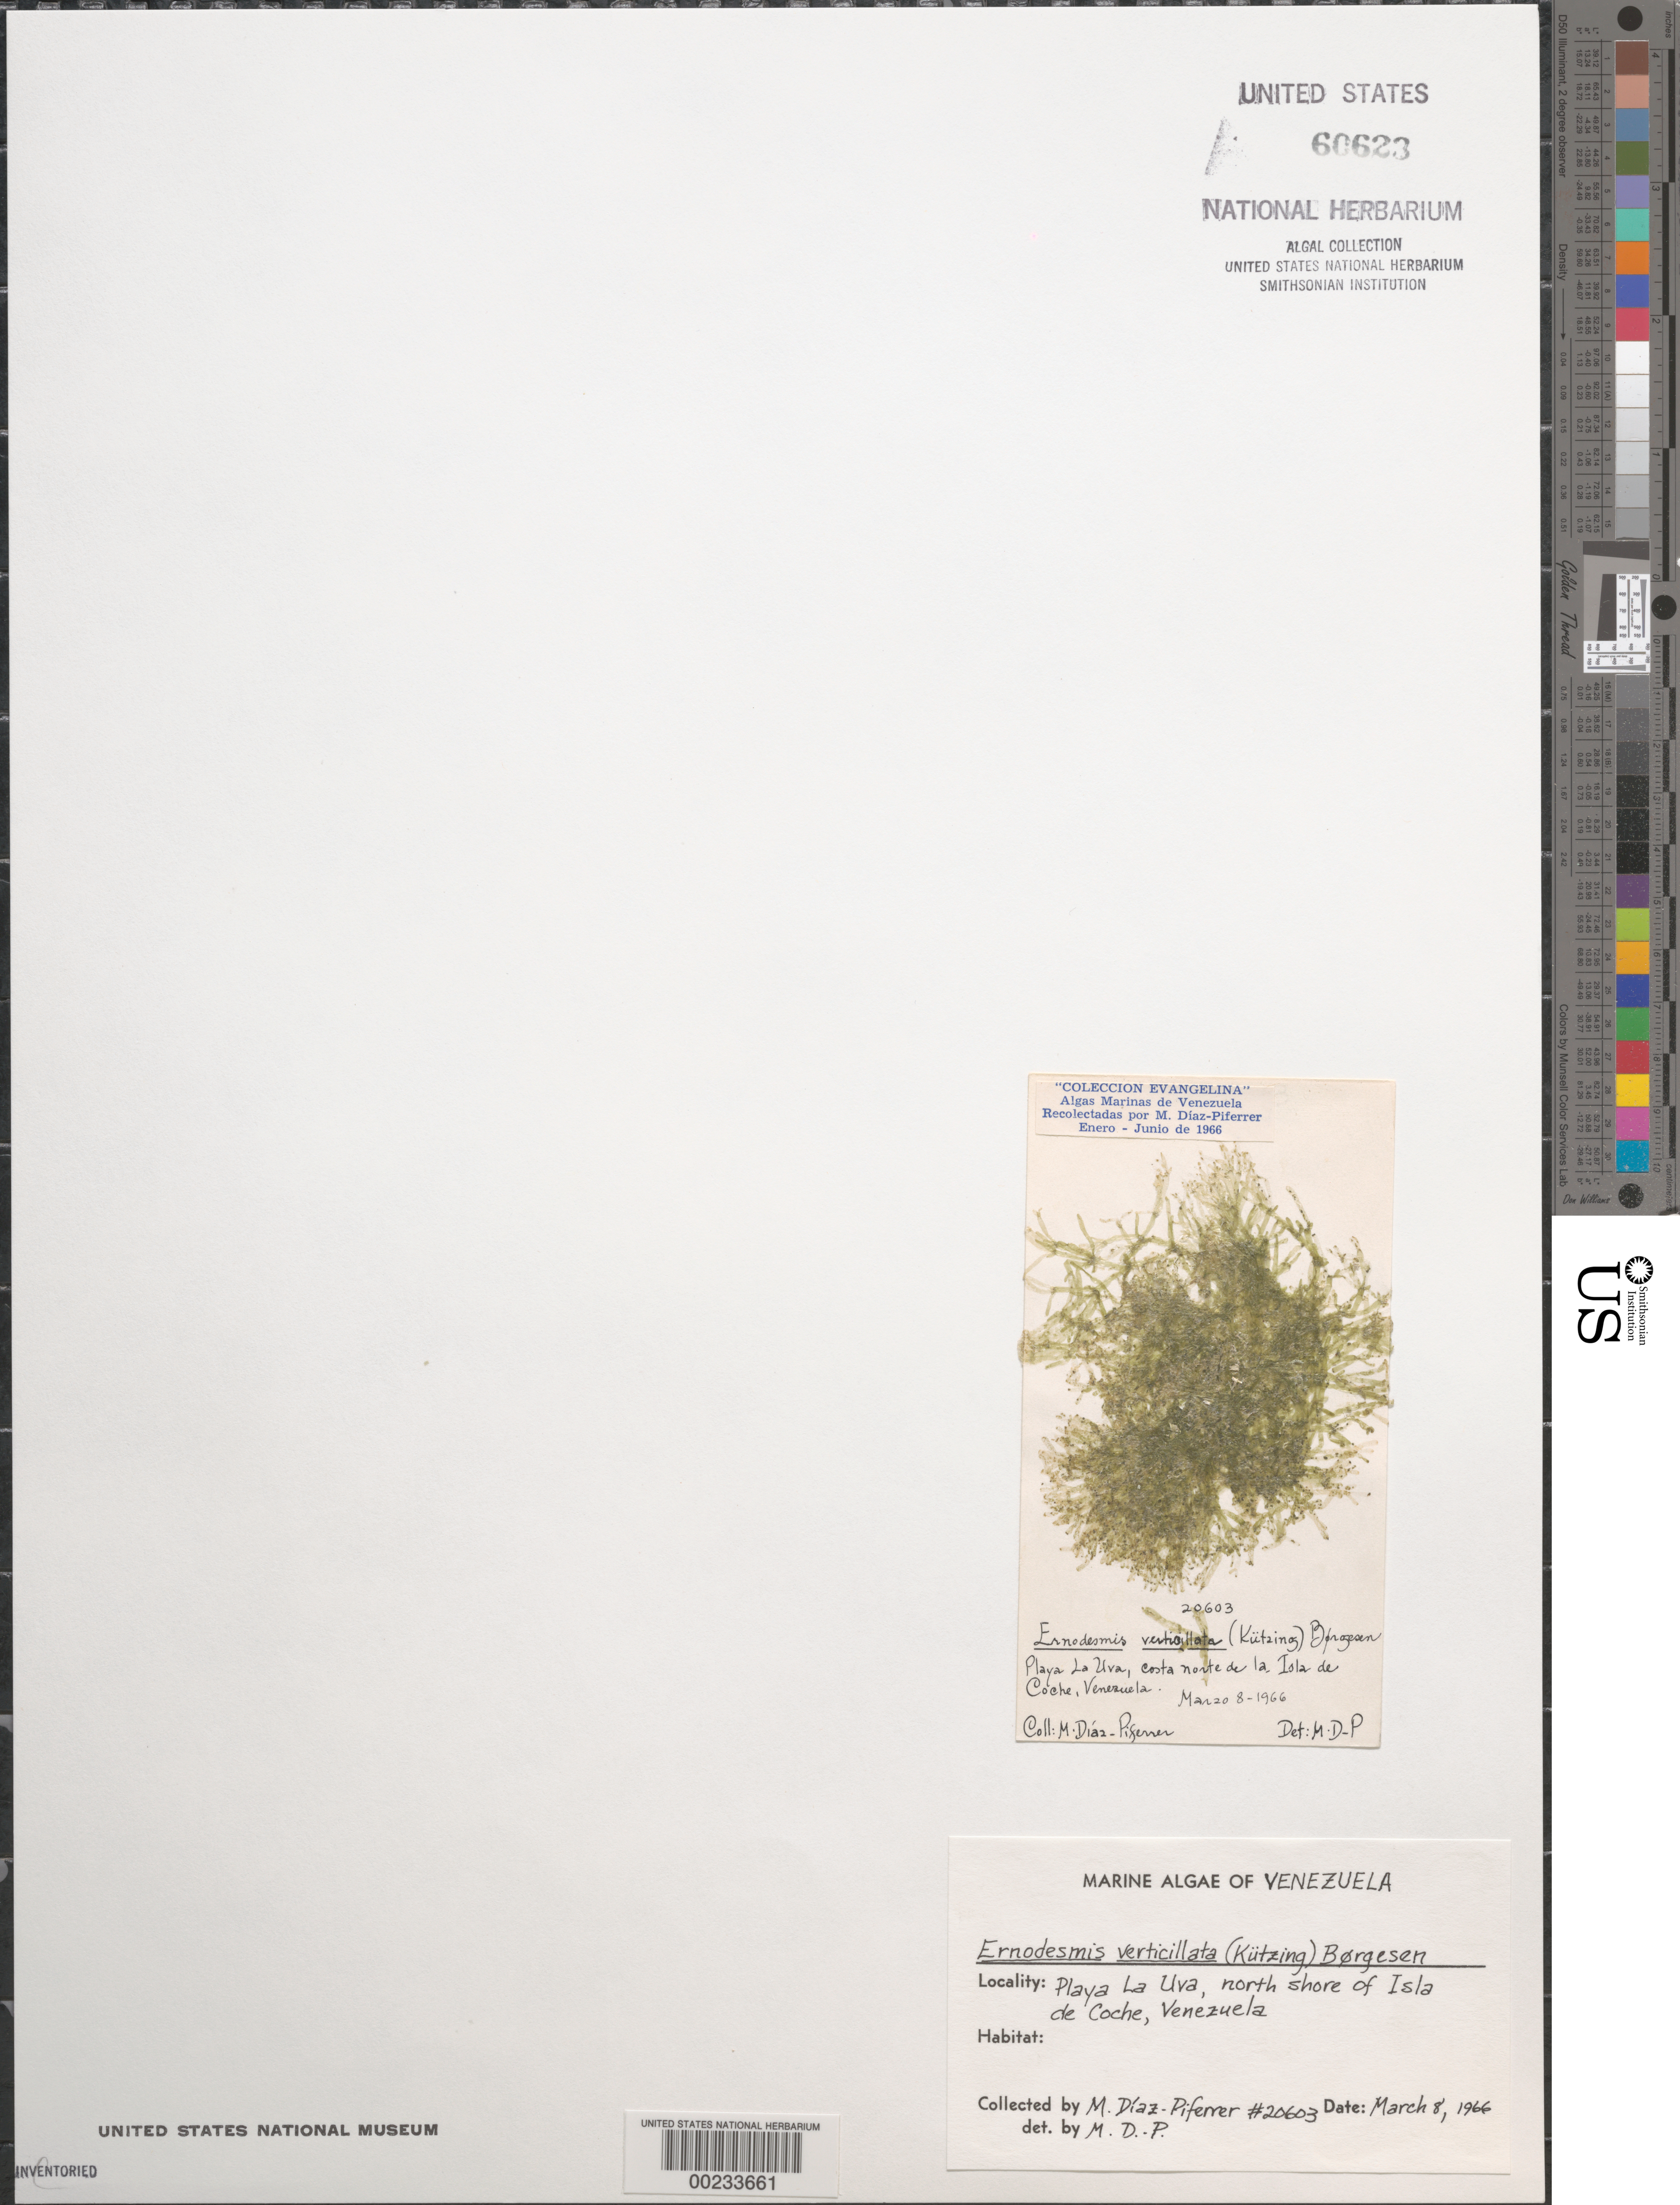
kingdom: Plantae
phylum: Chlorophyta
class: Ulvophyceae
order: Siphonocladales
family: Siphonocladaceae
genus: Ernodesmis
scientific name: Ernodesmis verticillata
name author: (Kütz.) Børgesen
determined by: Diaz-Piferrer, M.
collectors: M. Diaz-Piferrer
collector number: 20603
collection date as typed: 08 Mar 1966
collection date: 1966-03-08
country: Venezuela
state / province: Nueva Esparta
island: Coche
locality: Playa La Uva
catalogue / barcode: US 60623